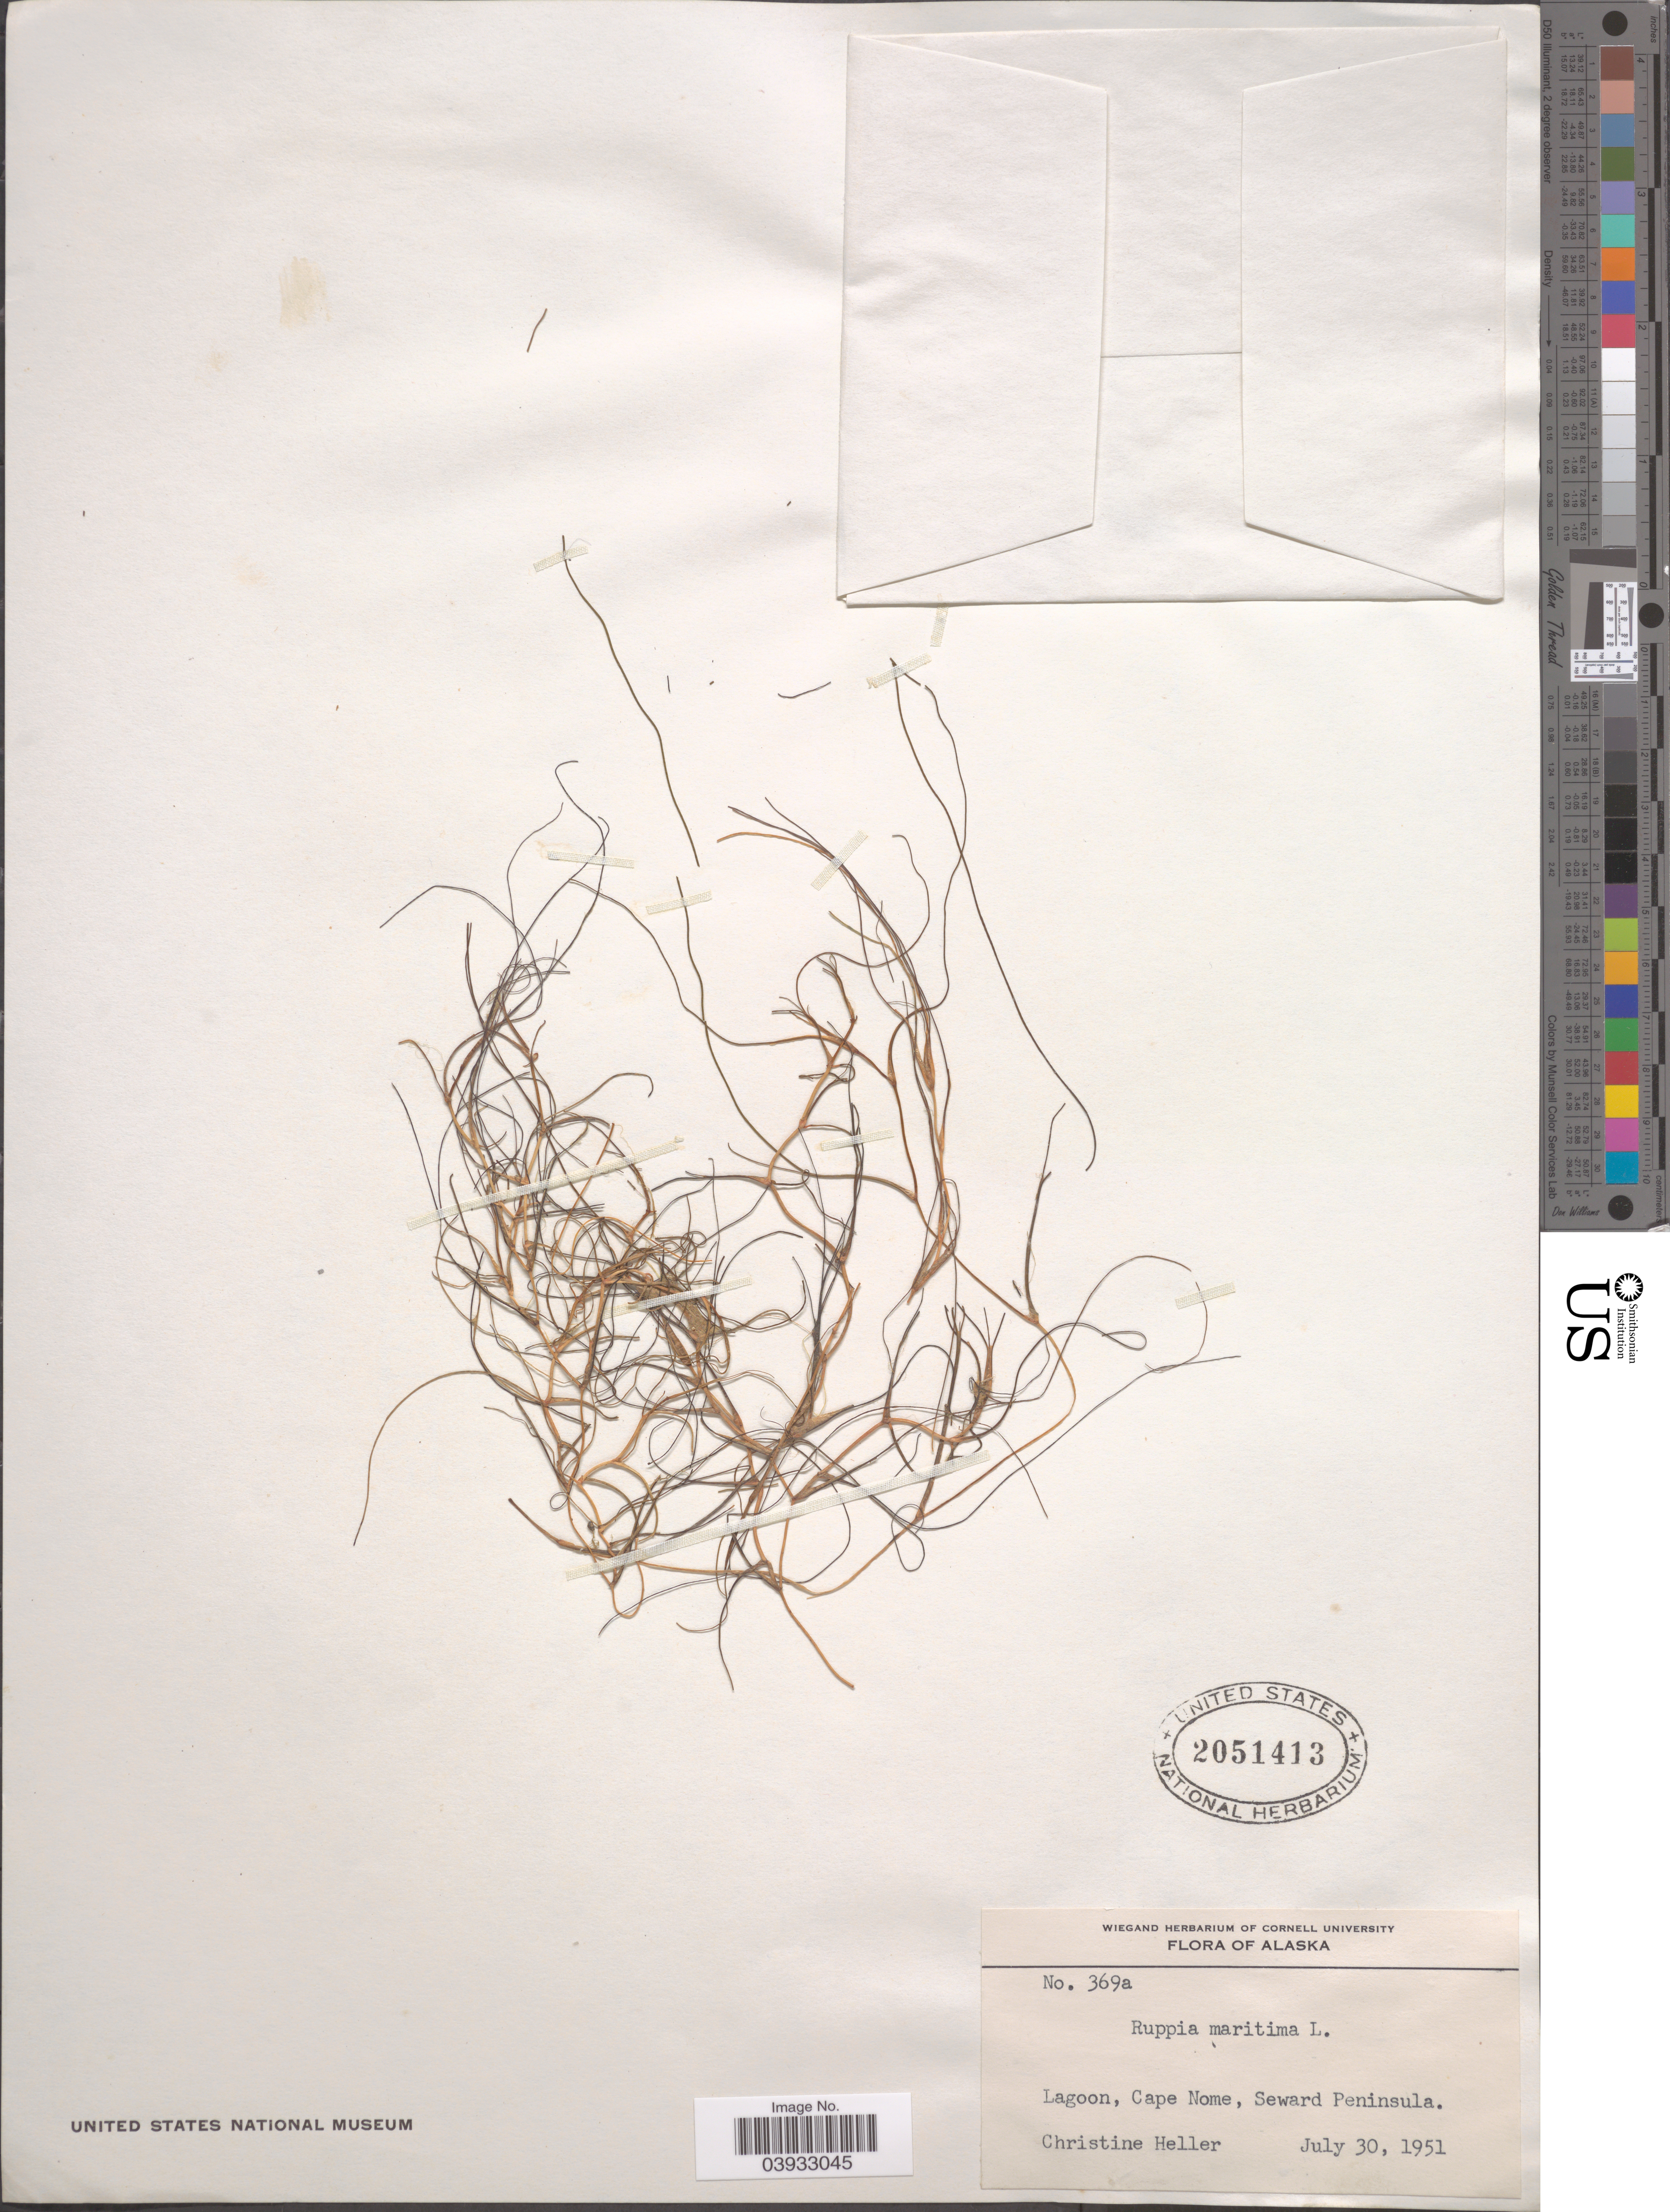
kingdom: Plantae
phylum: Tracheophyta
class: Liliopsida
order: Alismatales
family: Ruppiaceae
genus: Ruppia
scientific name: Ruppia maritima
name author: L.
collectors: C. Heller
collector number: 369a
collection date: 1951-07-30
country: United States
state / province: Alaska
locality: Lagoon, Cape Nome, Seward Peninsula.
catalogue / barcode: US 2051413